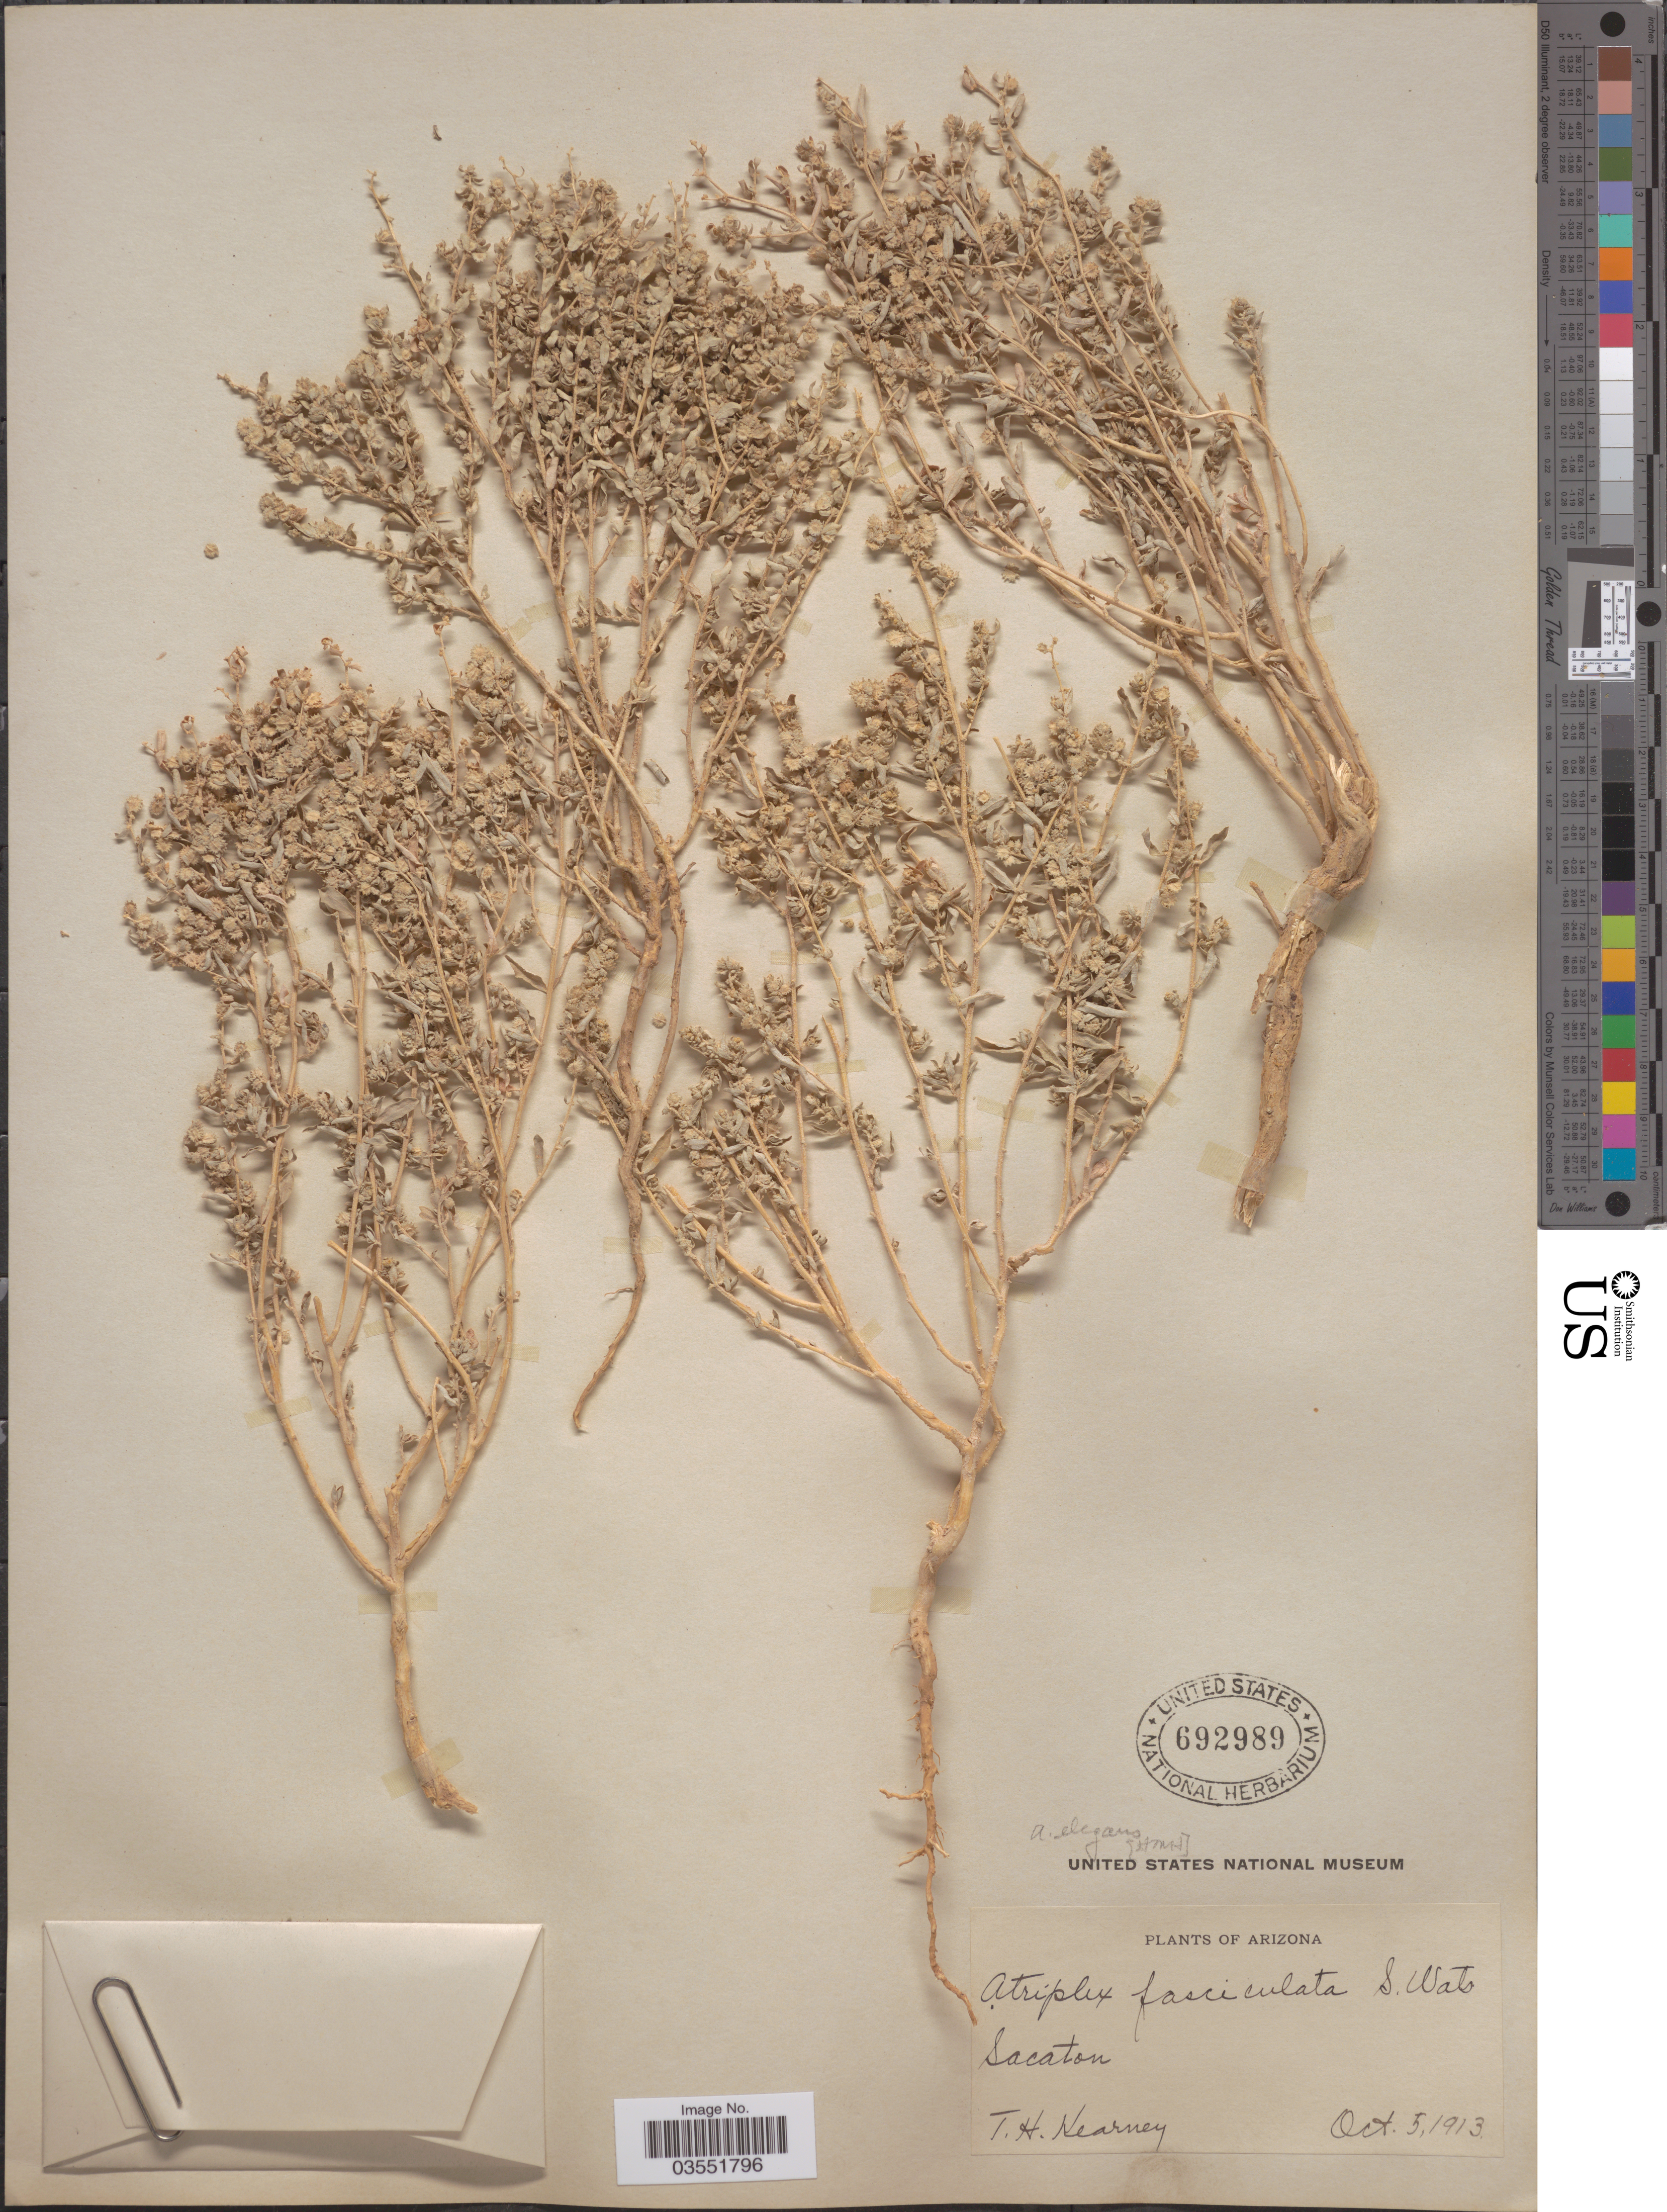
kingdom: Plantae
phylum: Tracheophyta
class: Magnoliopsida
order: Caryophyllales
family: Amaranthaceae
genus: Atriplex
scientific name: Atriplex fasciculata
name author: S. Watson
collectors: T. H. Kearney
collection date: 1913-10-05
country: United States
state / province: Arizona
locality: Sacaton.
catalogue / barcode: US 692989